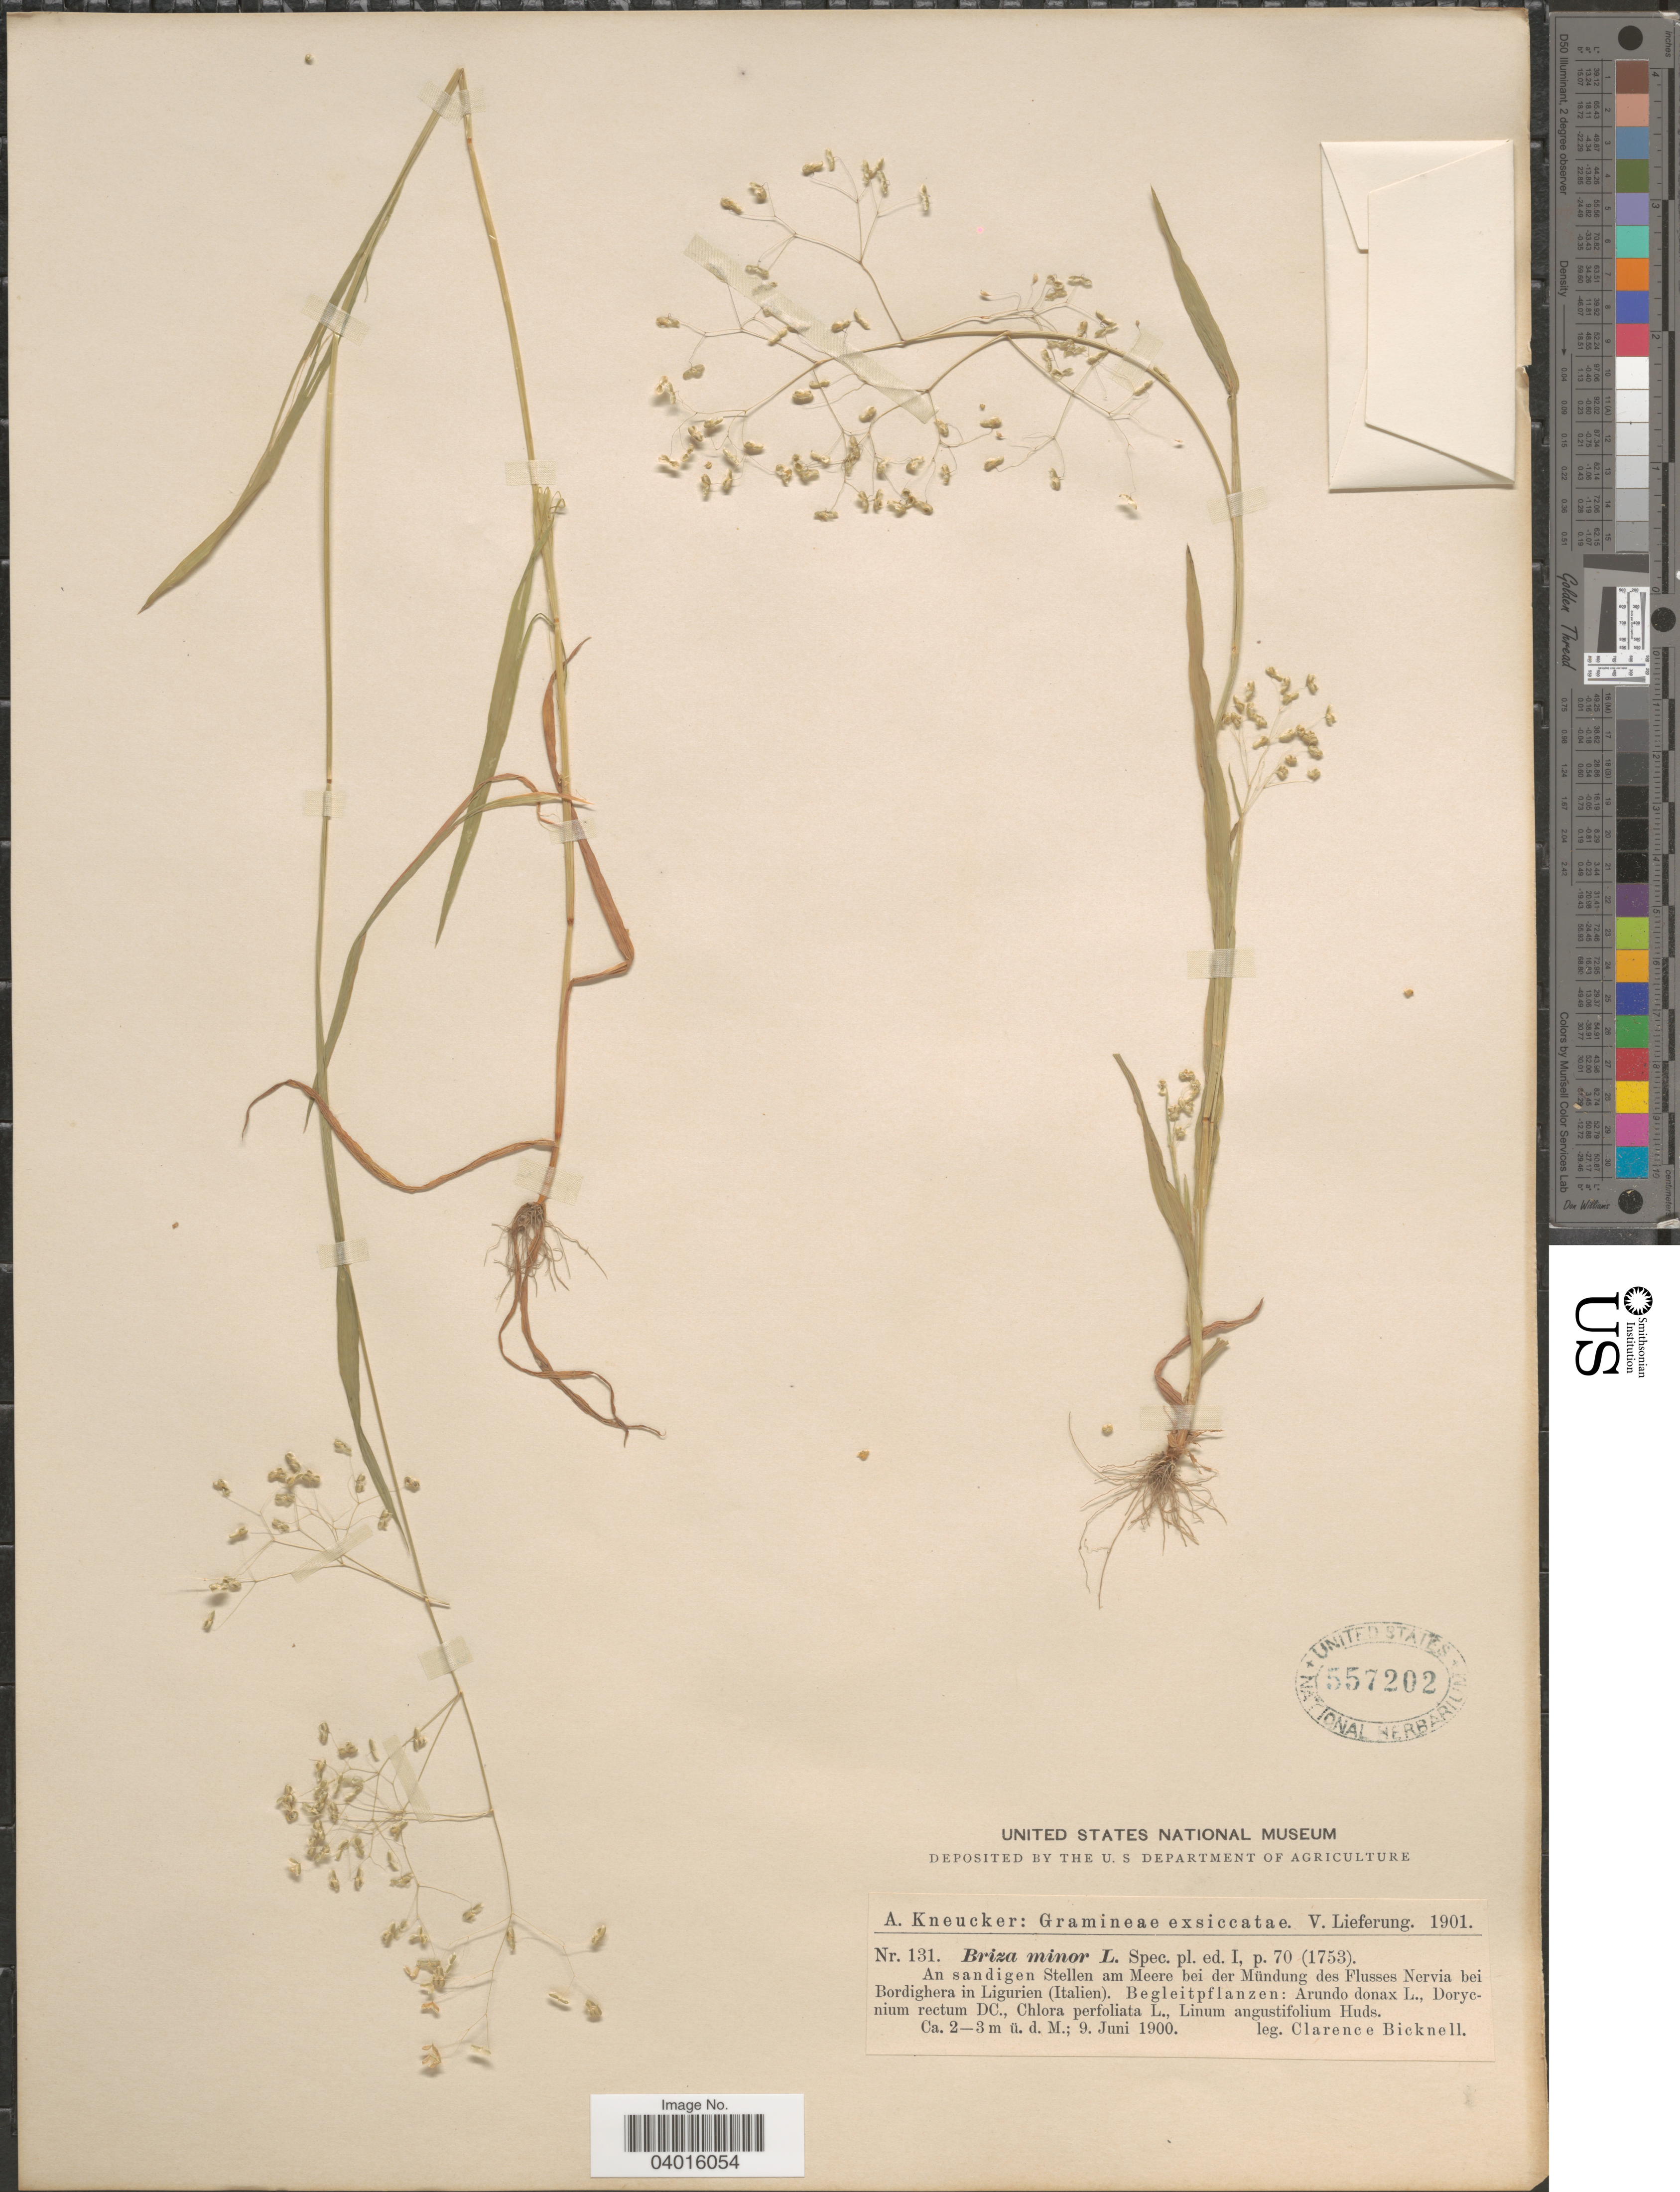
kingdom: Plantae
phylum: Tracheophyta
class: Liliopsida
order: Poales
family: Poaceae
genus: Briza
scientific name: Briza minor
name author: L.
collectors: C. Bicknell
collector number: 131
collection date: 1900-06-09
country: Italy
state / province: Liguria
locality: An sandigen Stellen am Meere bei der Mündung des Flusses Nervia bei Bordighera in Ligurien (Italien).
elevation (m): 2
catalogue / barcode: US 557202